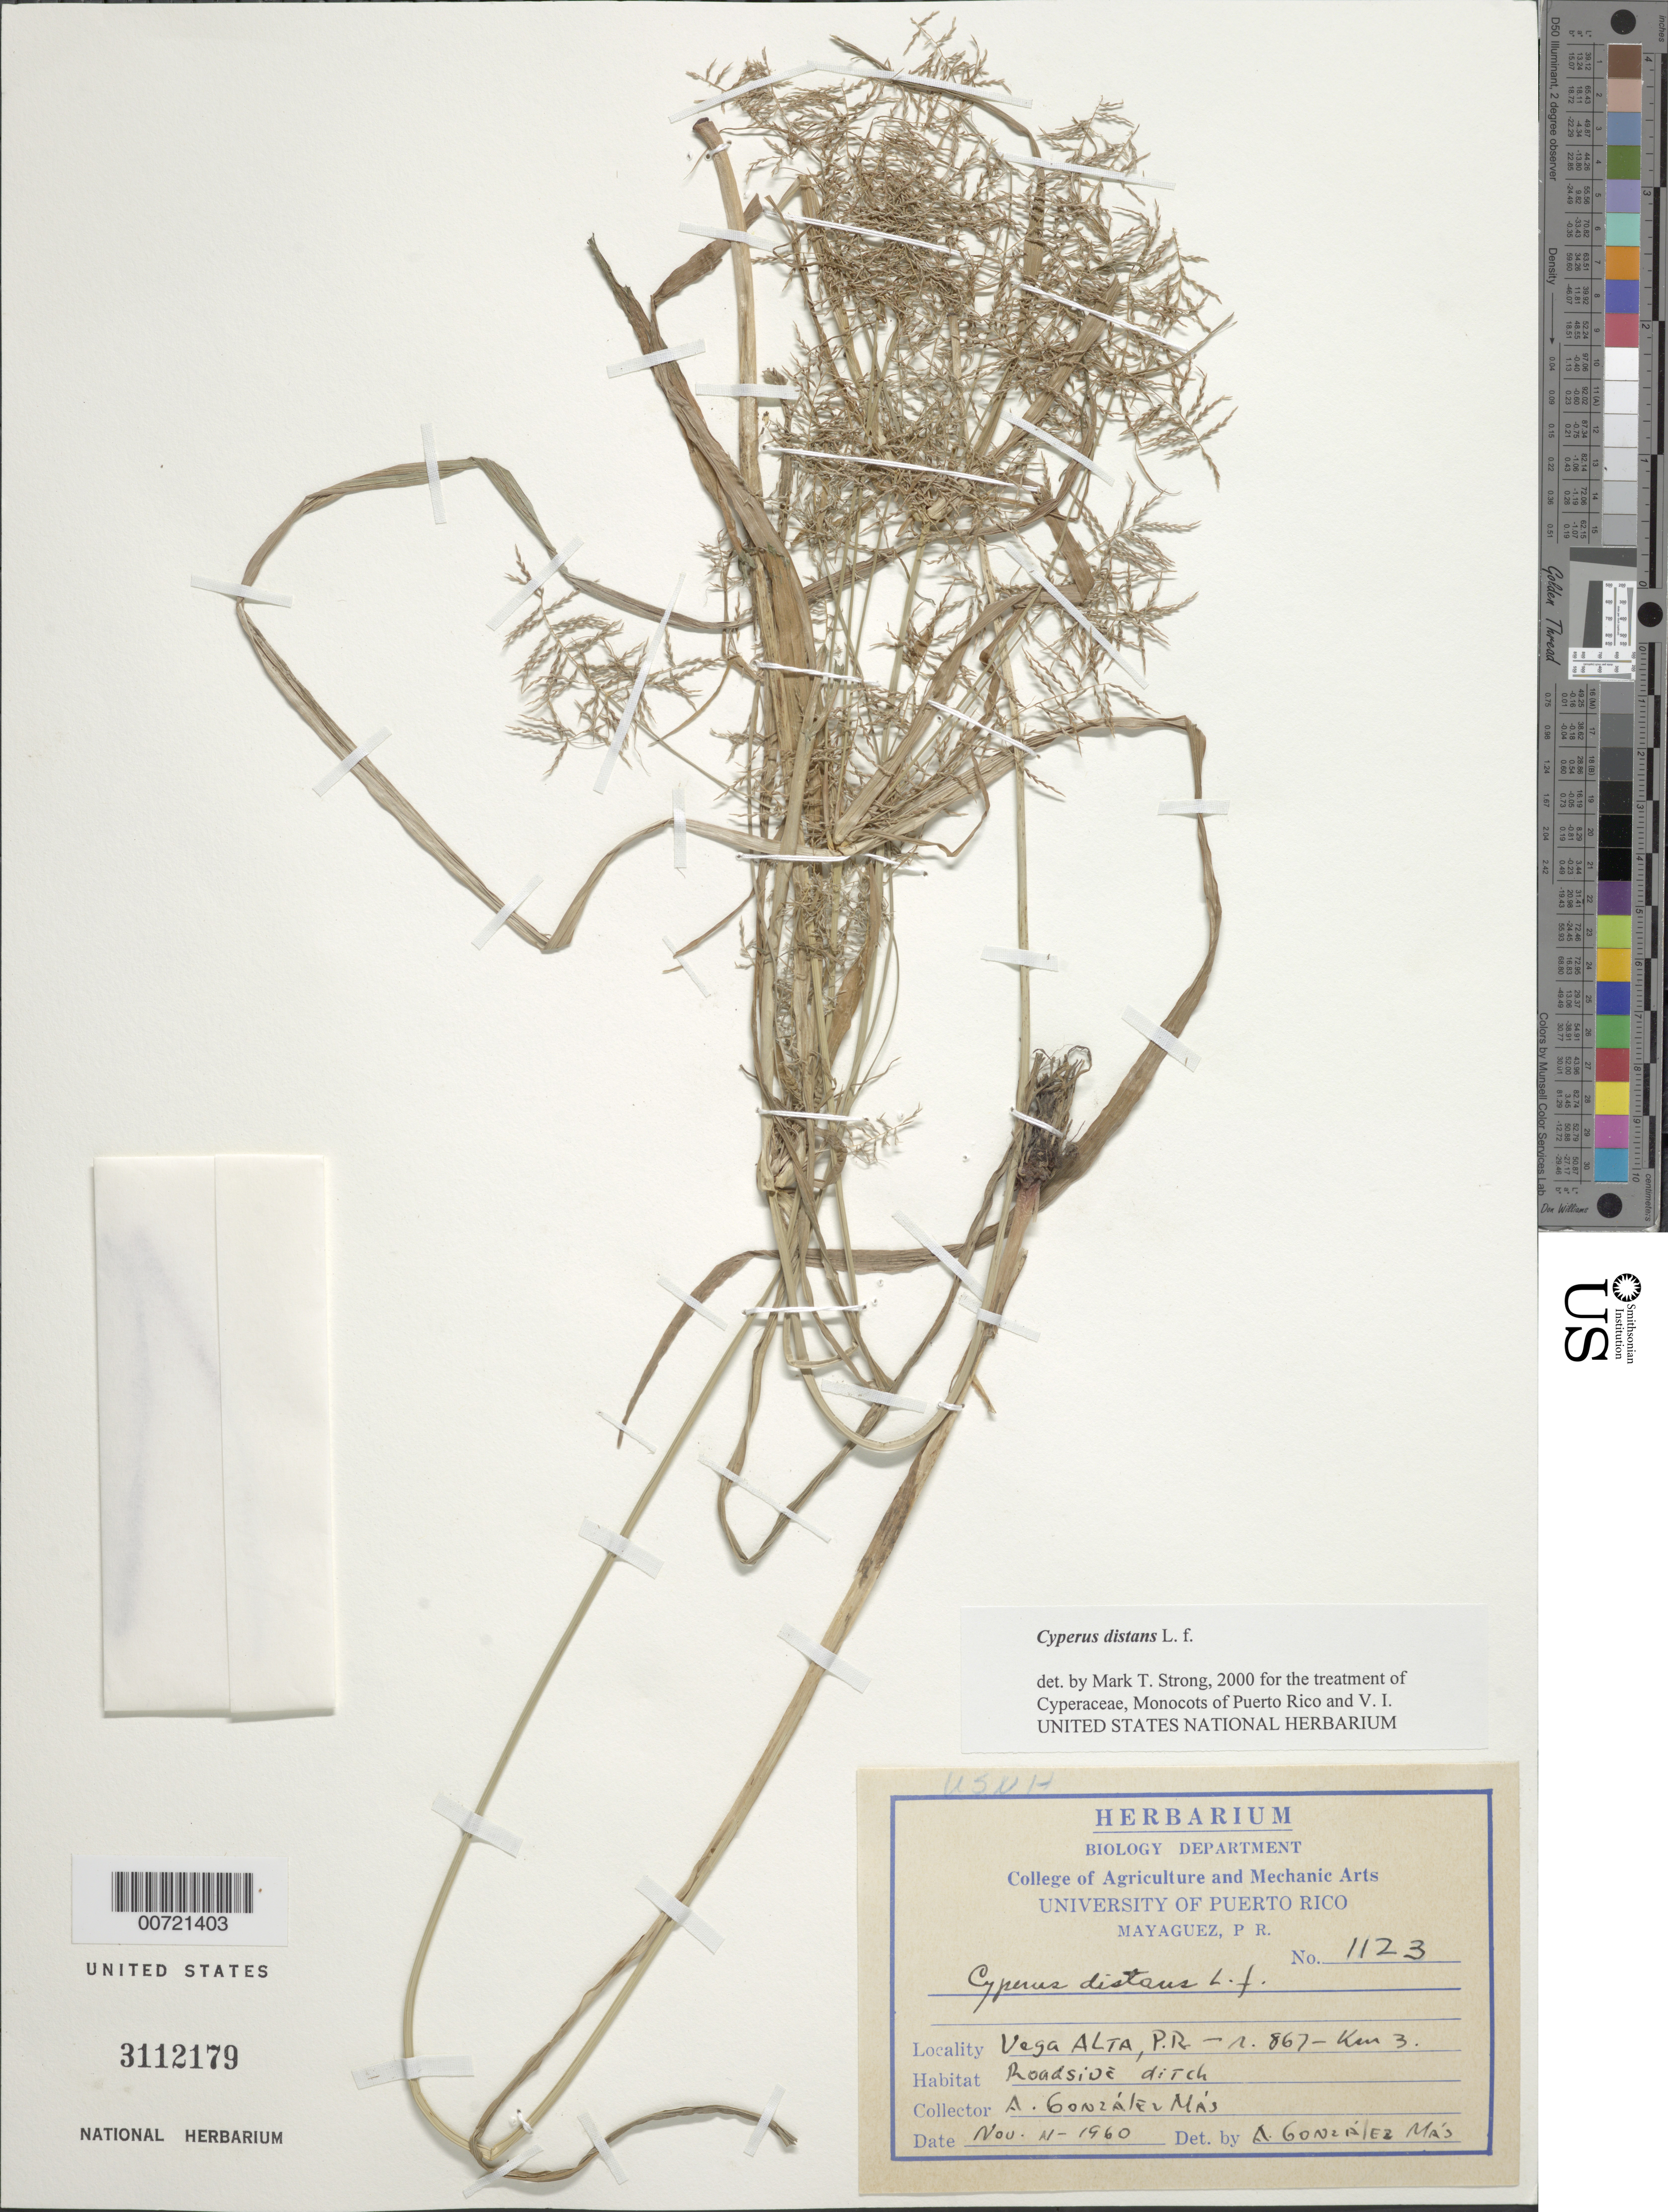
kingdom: Plantae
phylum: Tracheophyta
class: Liliopsida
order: Poales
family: Cyperaceae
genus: Cyperus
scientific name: Cyperus distans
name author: L. f.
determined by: Strong, M. T., (US), Smithsonian Institution - National Museum of Natural History (UNITED STATES)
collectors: A. González Más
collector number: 1123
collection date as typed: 11 Nov 1960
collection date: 1960-11-11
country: Puerto Rico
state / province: Dorado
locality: Dorado: Rd. 693, km 1.9.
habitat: Roadside ditch.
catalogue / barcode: US 3112179